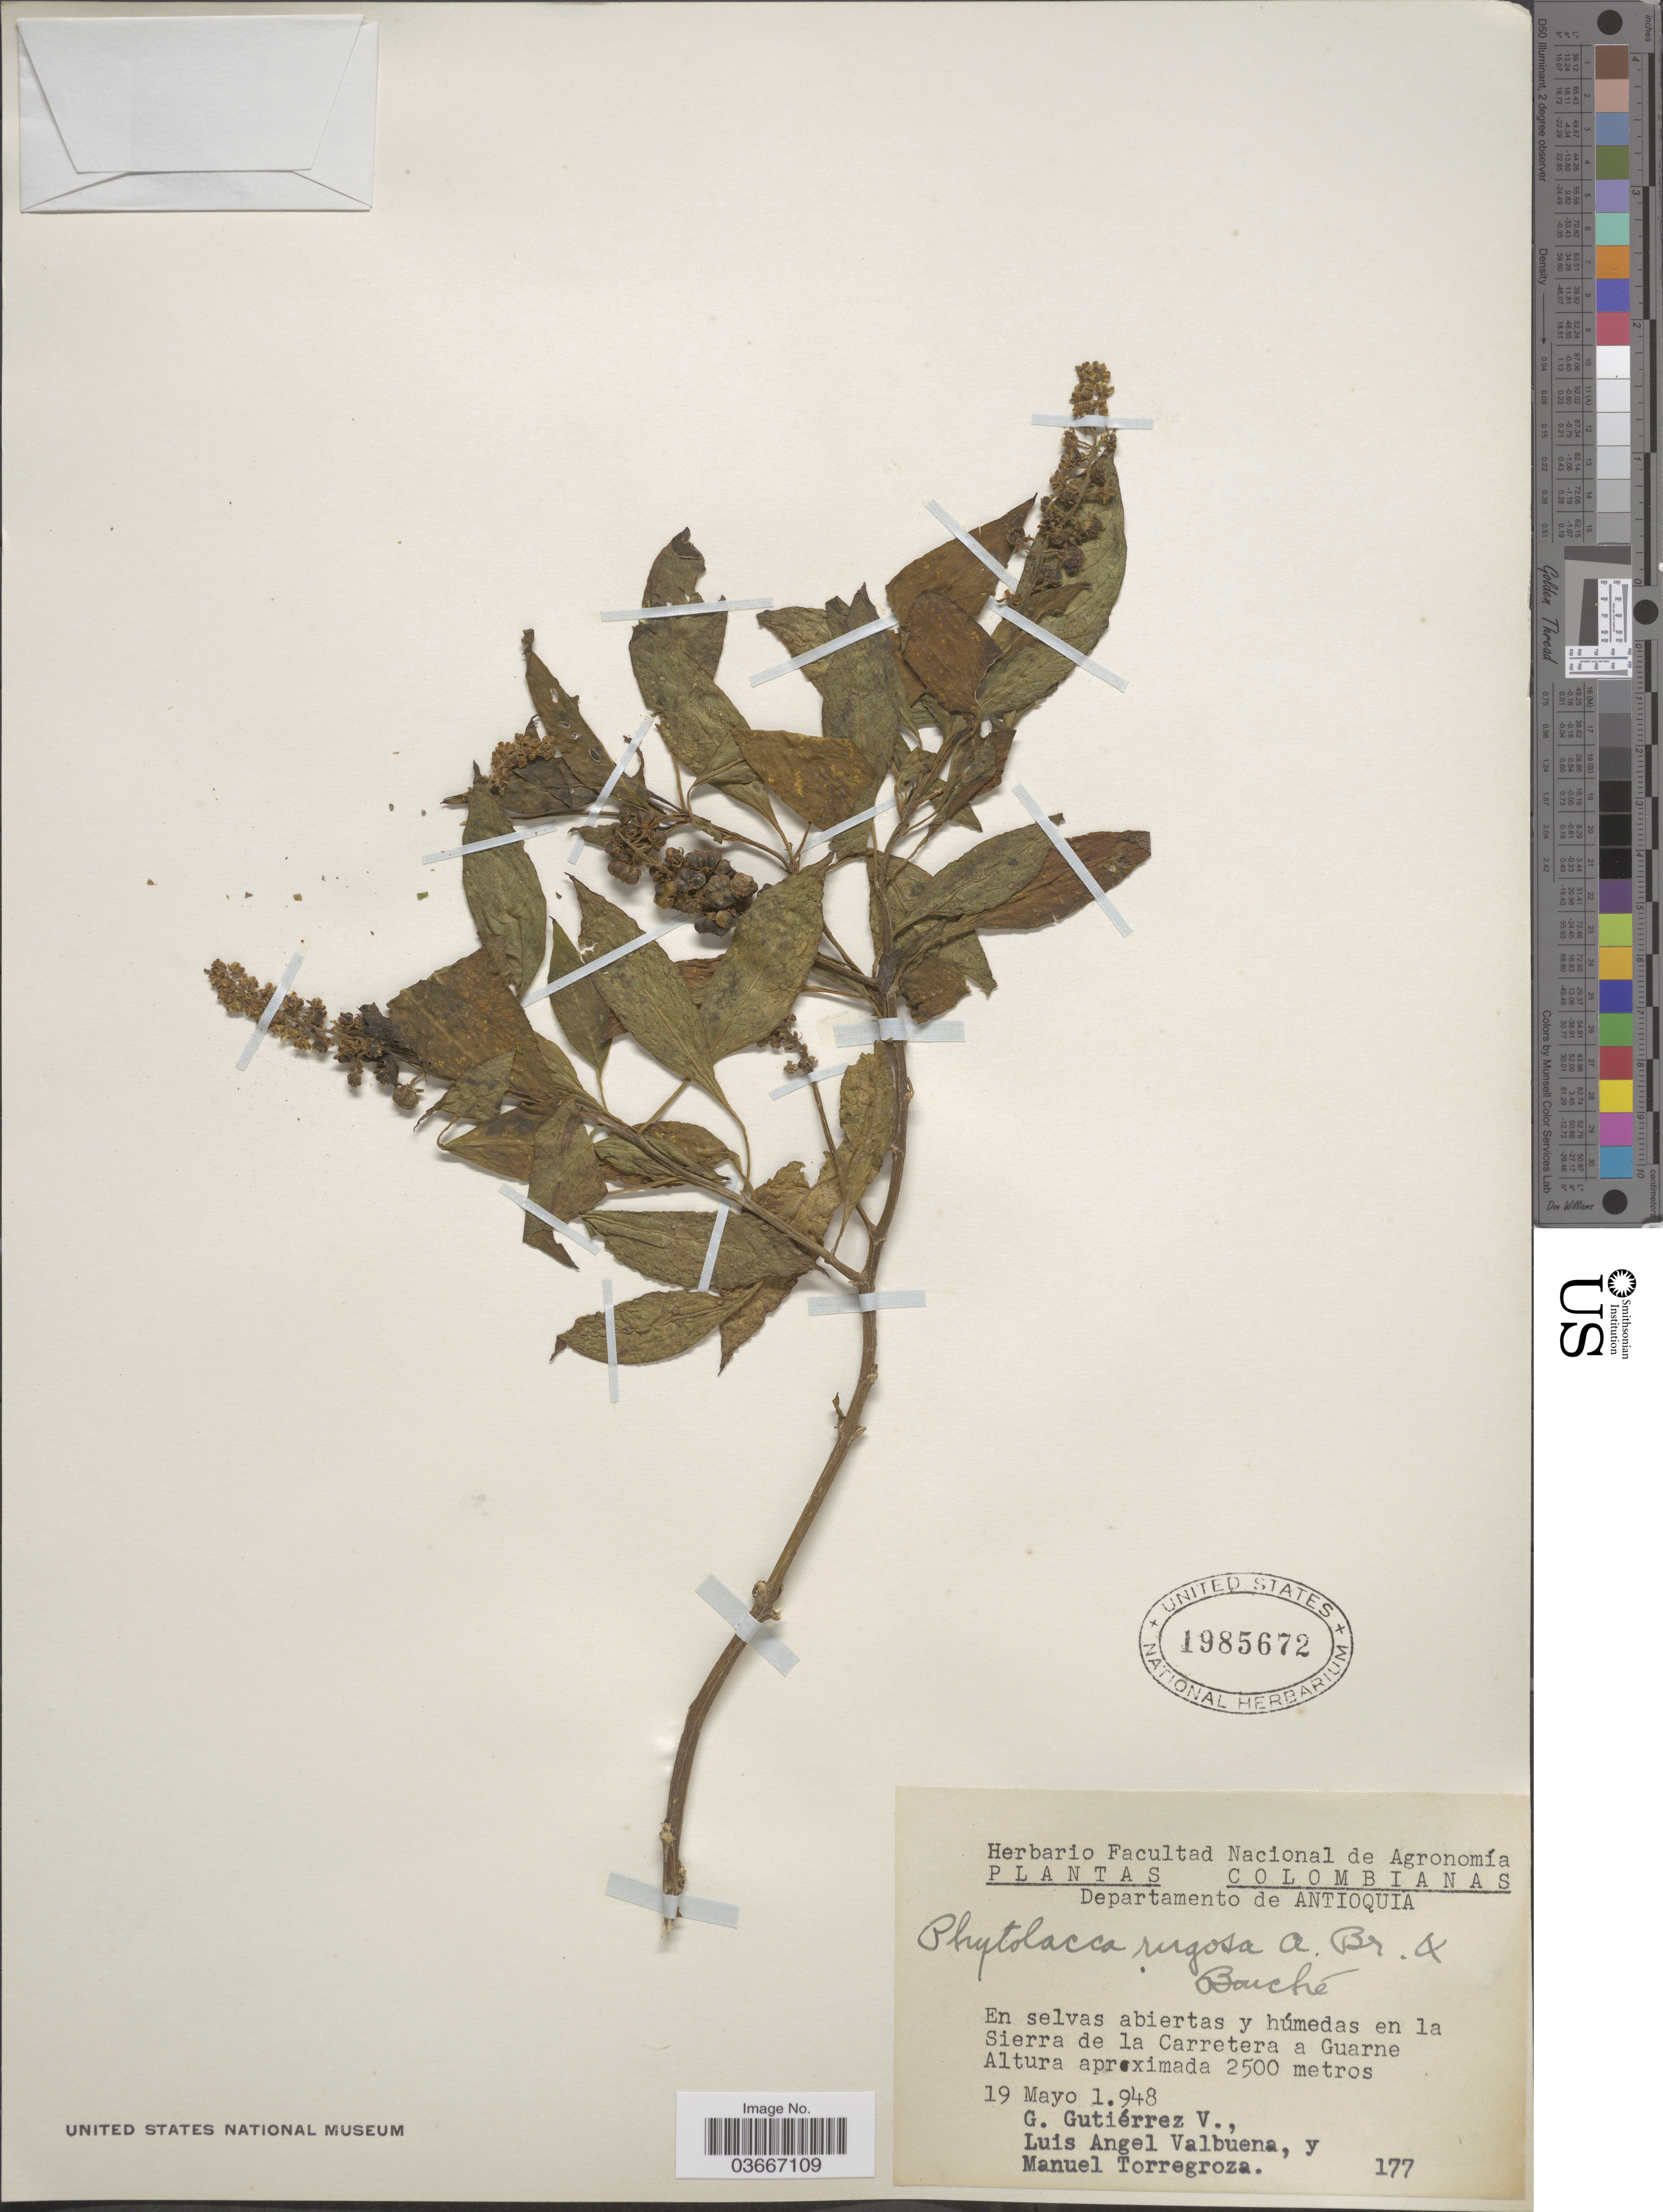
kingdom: Plantae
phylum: Tracheophyta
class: Magnoliopsida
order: Caryophyllales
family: Phytolaccaceae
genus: Phytolacca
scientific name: Phytolacca rugosa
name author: A. Braun & C.D. Bouché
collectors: G. Gutiérrez V., L. Valbuena & M. Torregroza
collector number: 177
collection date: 1948-05-19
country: Colombia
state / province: Antioquia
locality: Departamento Antioquia. En selvas abiertas y húmedas en la Sierra de la Carretera a Guarne.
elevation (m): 2500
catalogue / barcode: US 1985672